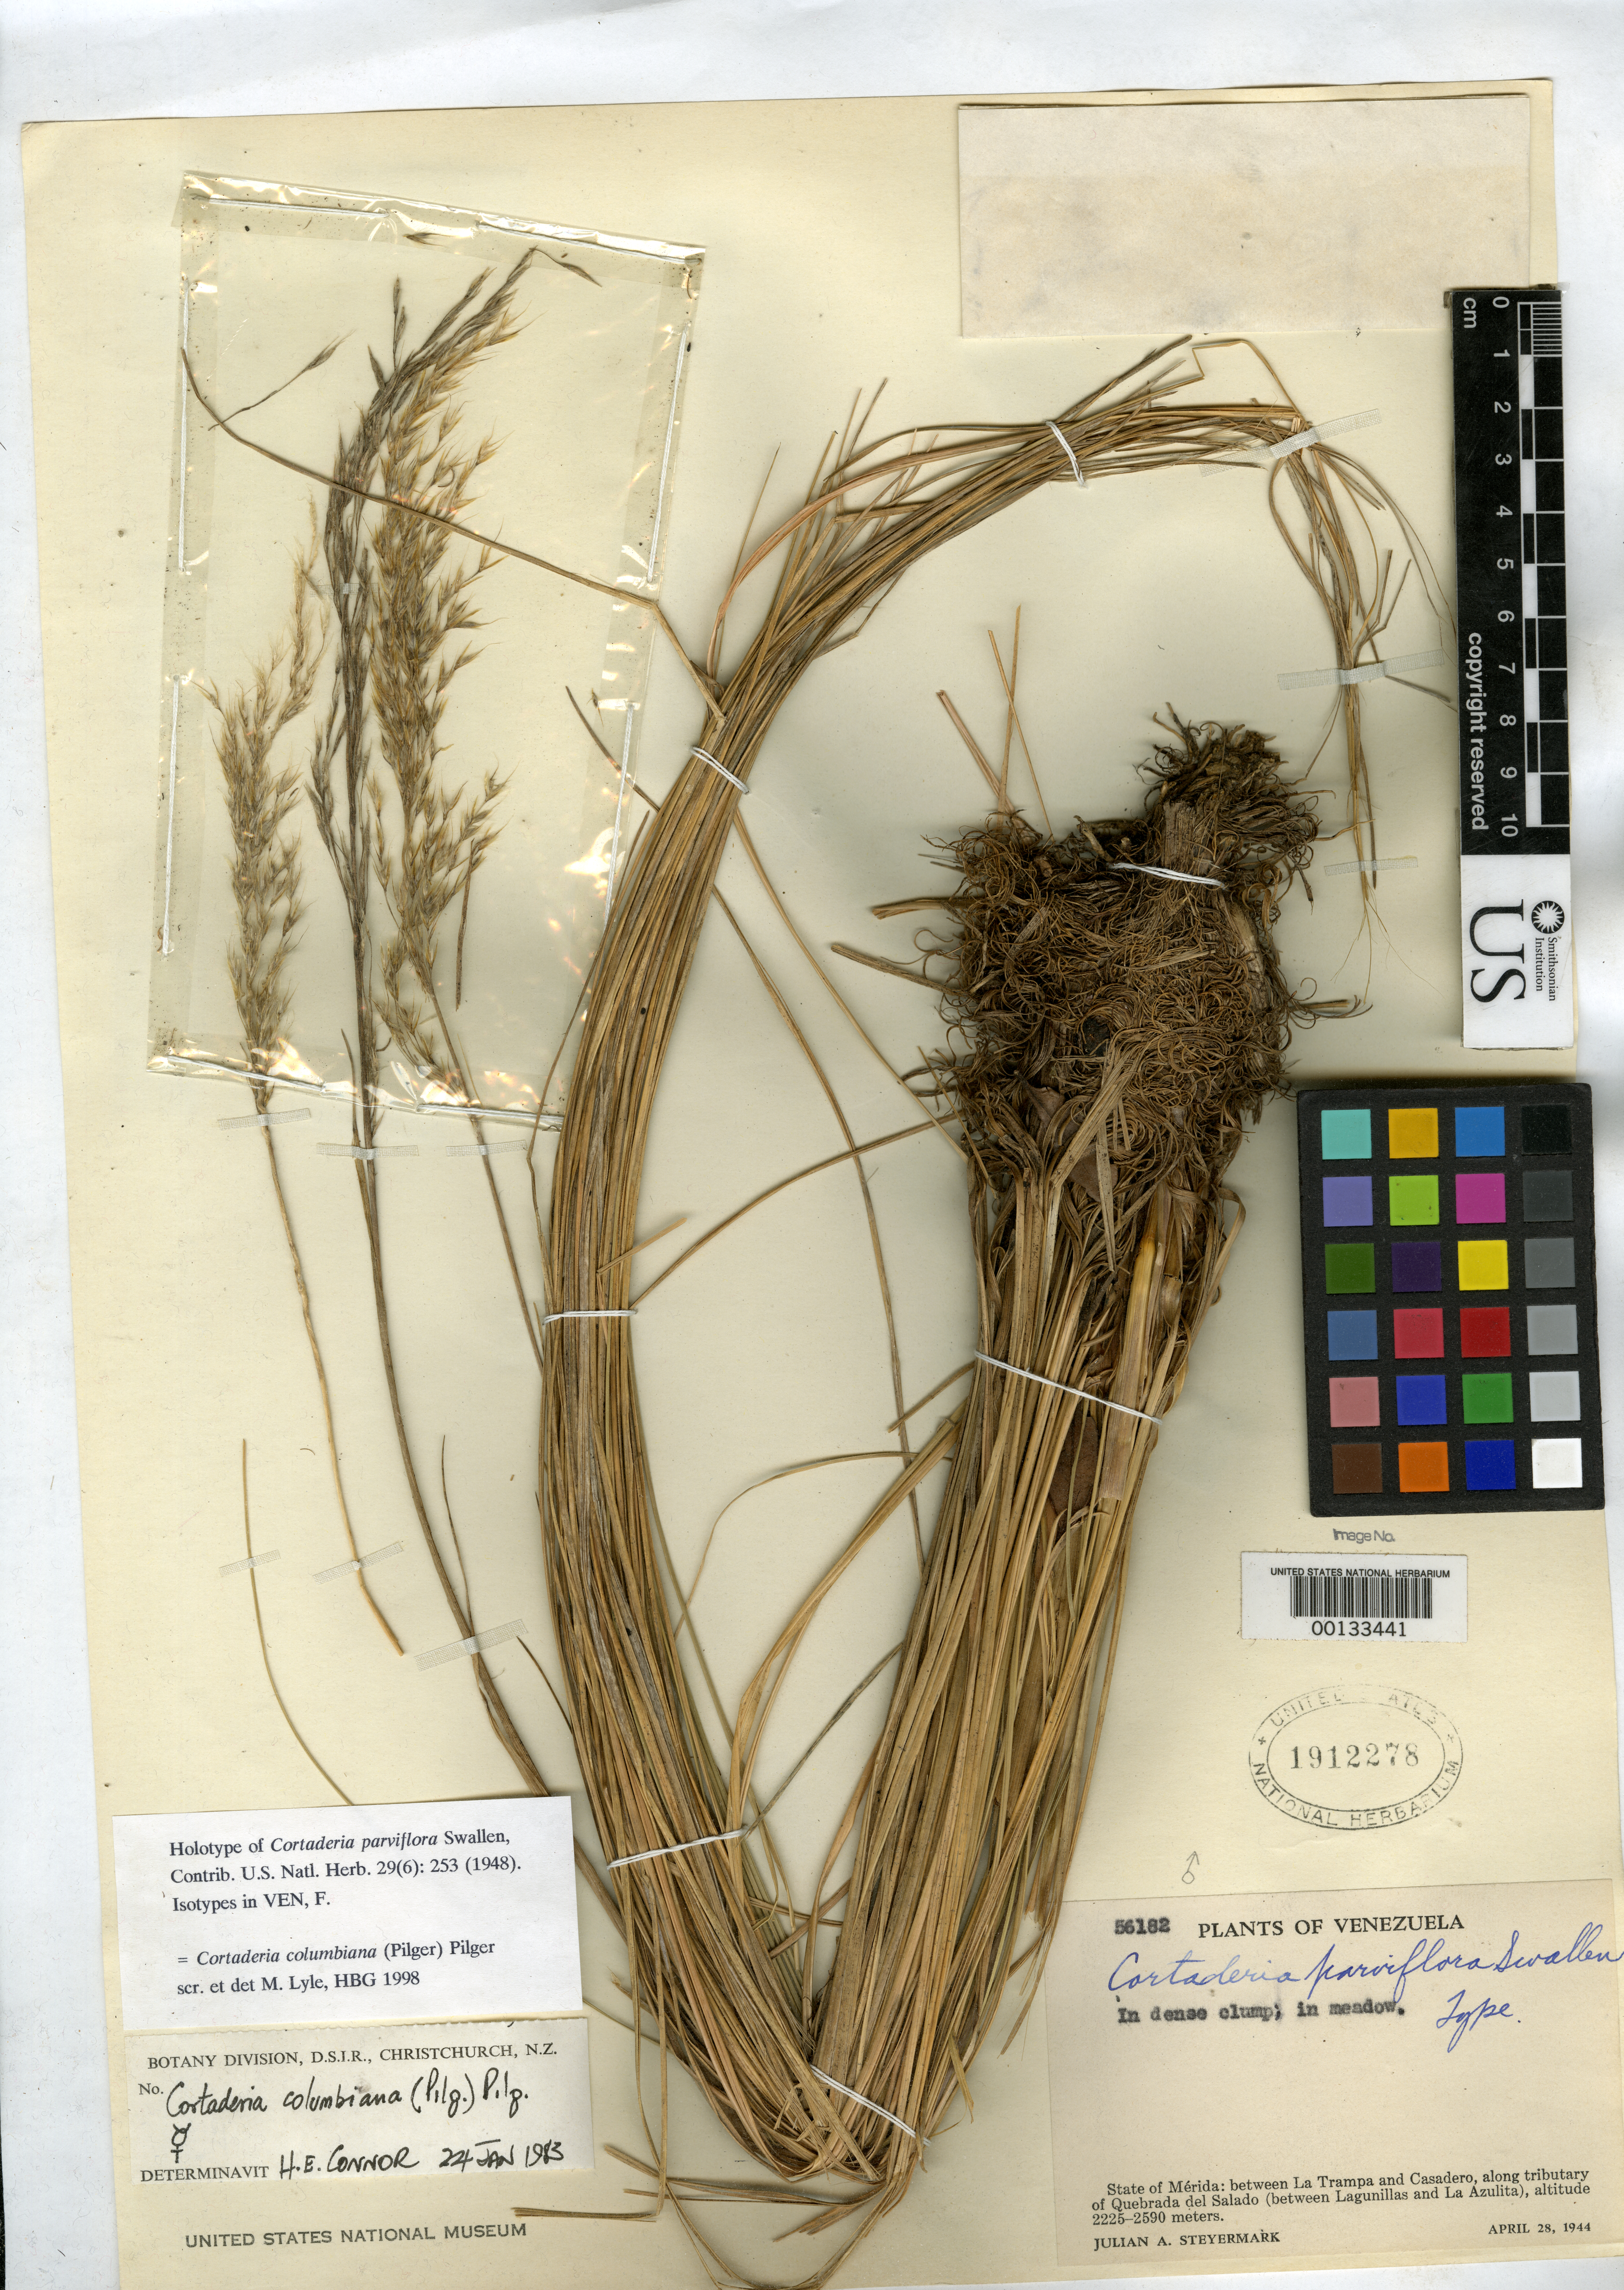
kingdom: Plantae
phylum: Tracheophyta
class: Liliopsida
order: Poales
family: Poaceae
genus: Cortaderia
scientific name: Cortaderia parviflora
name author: Swallen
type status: Holotype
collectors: J. Steyermark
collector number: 56182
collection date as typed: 28 Apr 1944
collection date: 1944-04-28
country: Venezuela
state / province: Mérida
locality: Between La Trampa & Casadero, along tributary of Quebrada del Salado.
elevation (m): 2225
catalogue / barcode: US 1912278